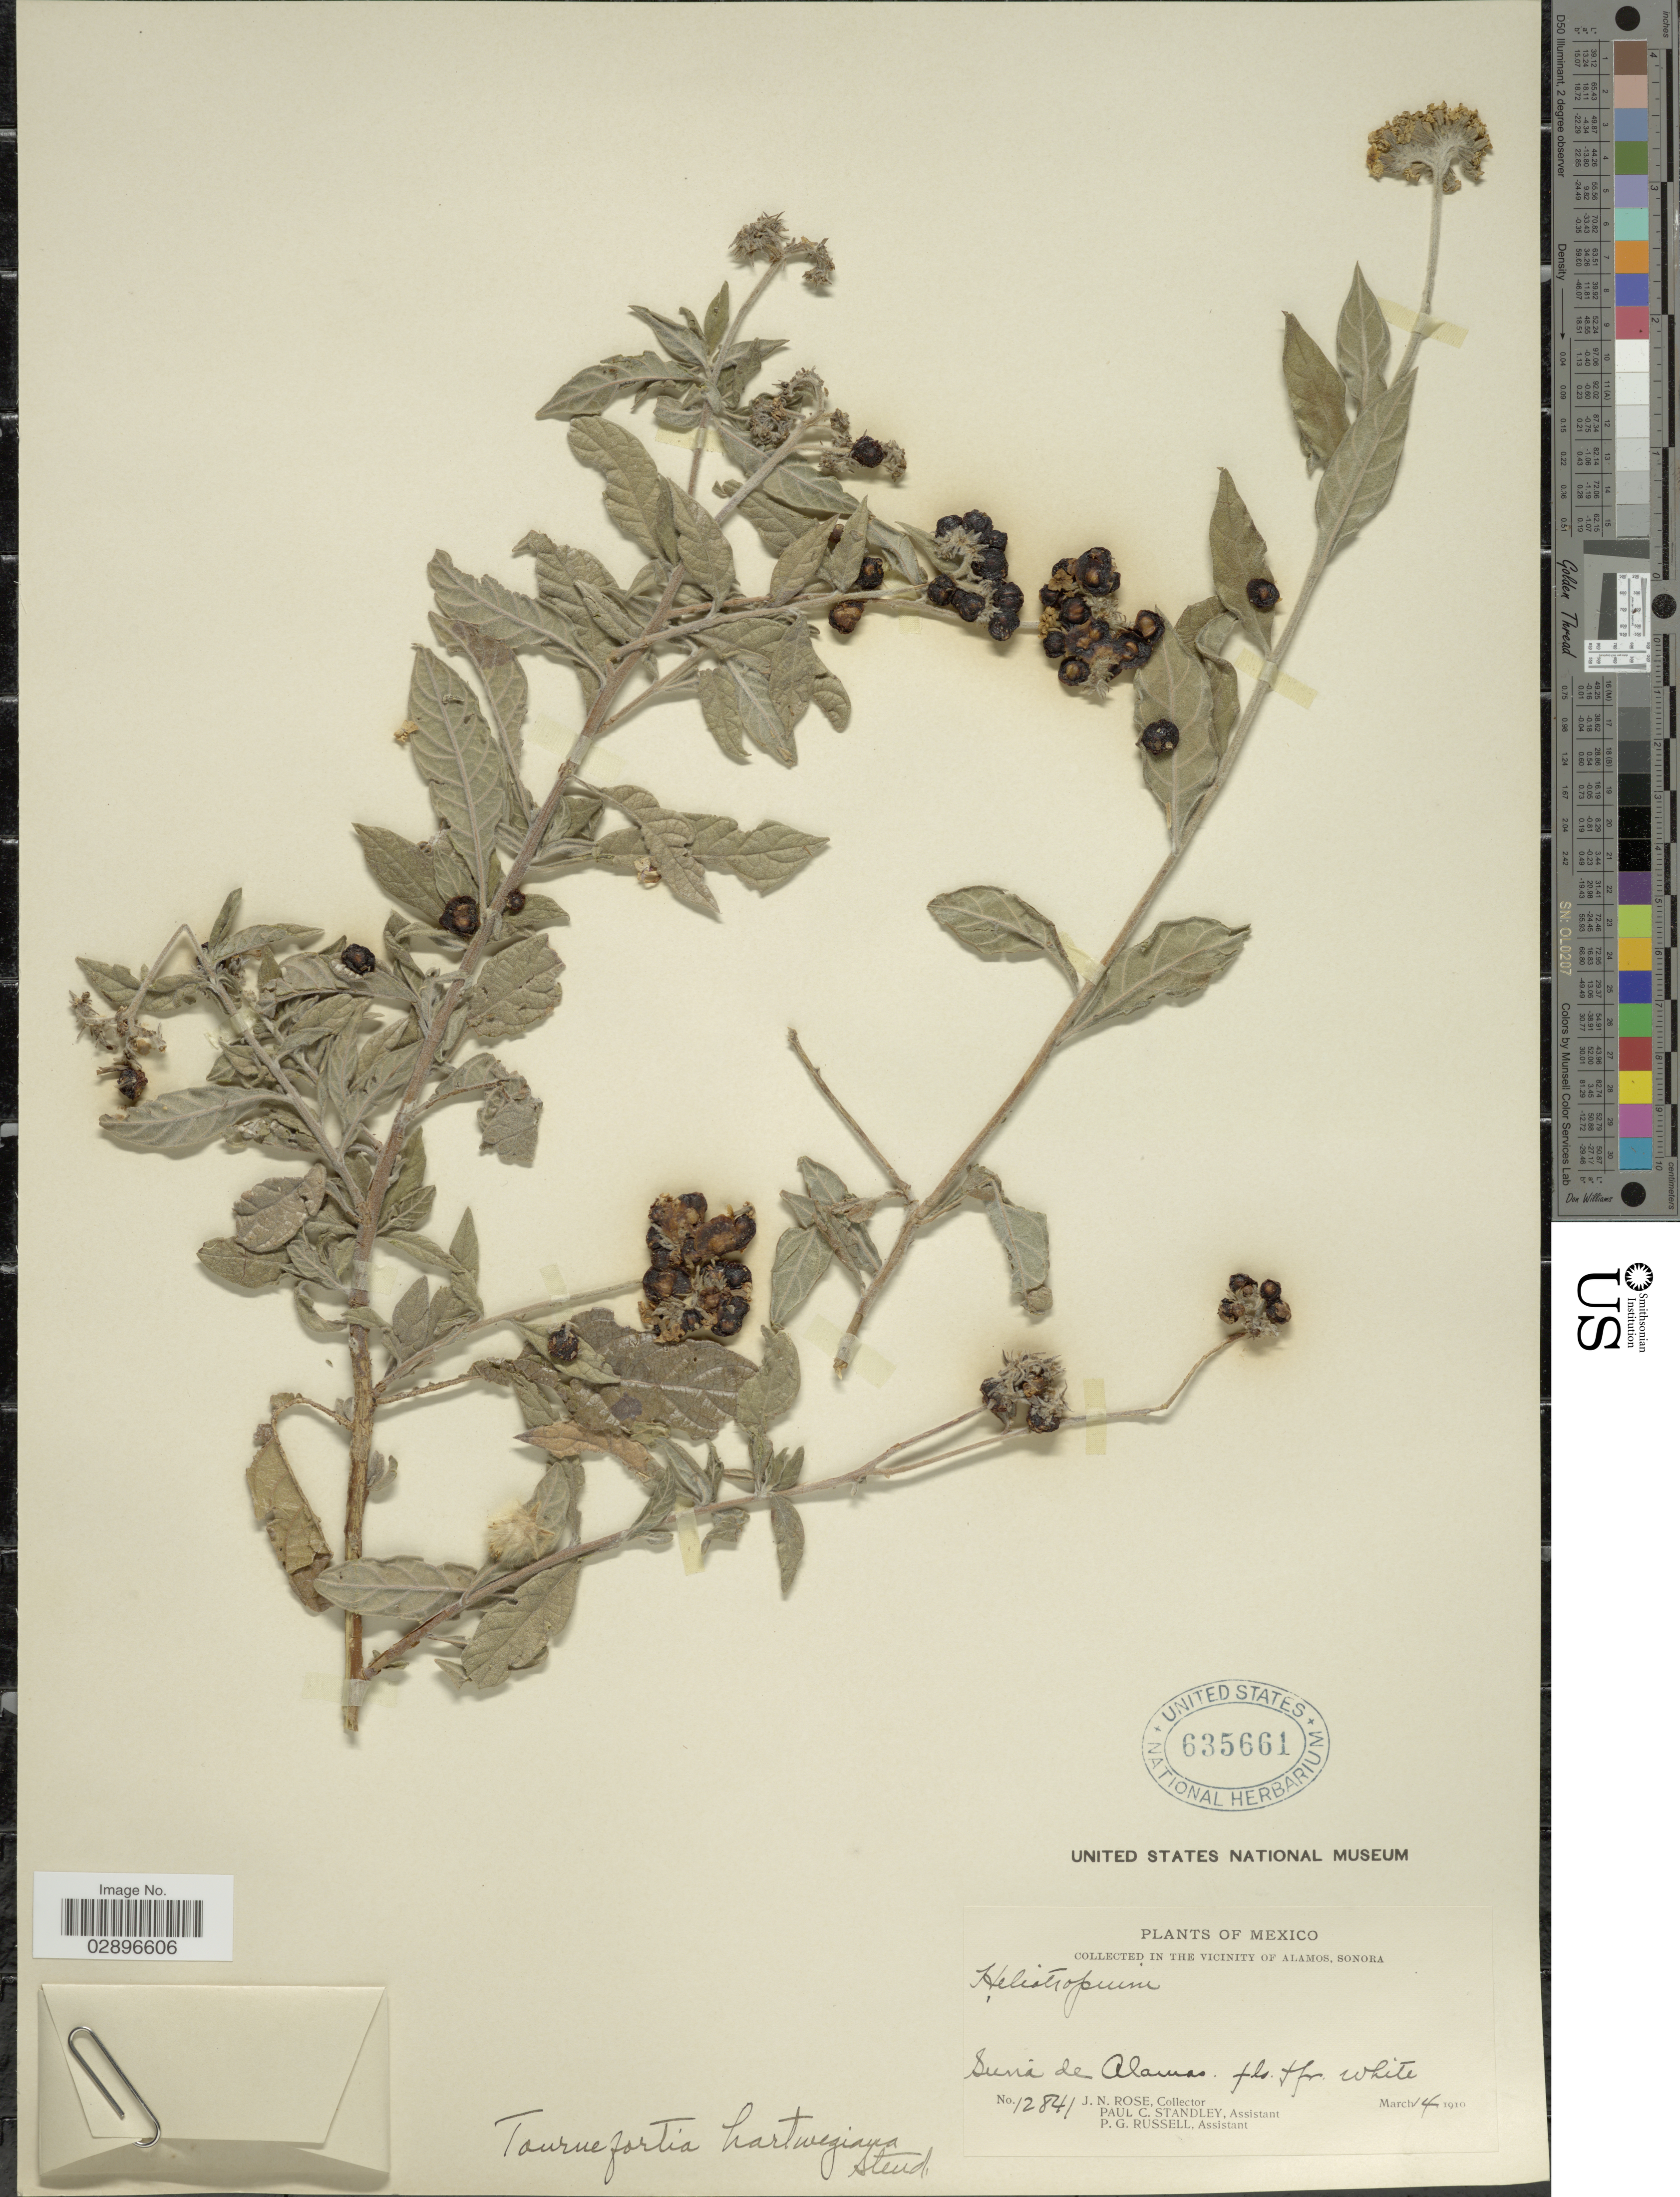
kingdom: Plantae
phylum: Tracheophyta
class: Magnoliopsida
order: Boraginales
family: Heliotropiaceae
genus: Tournefortia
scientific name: Tournefortia hartwegiana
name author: Steud.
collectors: J. N. Rose, P. C. Standley & P. G. Russell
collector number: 12841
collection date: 1910-03-14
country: Mexico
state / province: Sonora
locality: In the vicinity of Alamos. Sierra de Alamos.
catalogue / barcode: US 635661